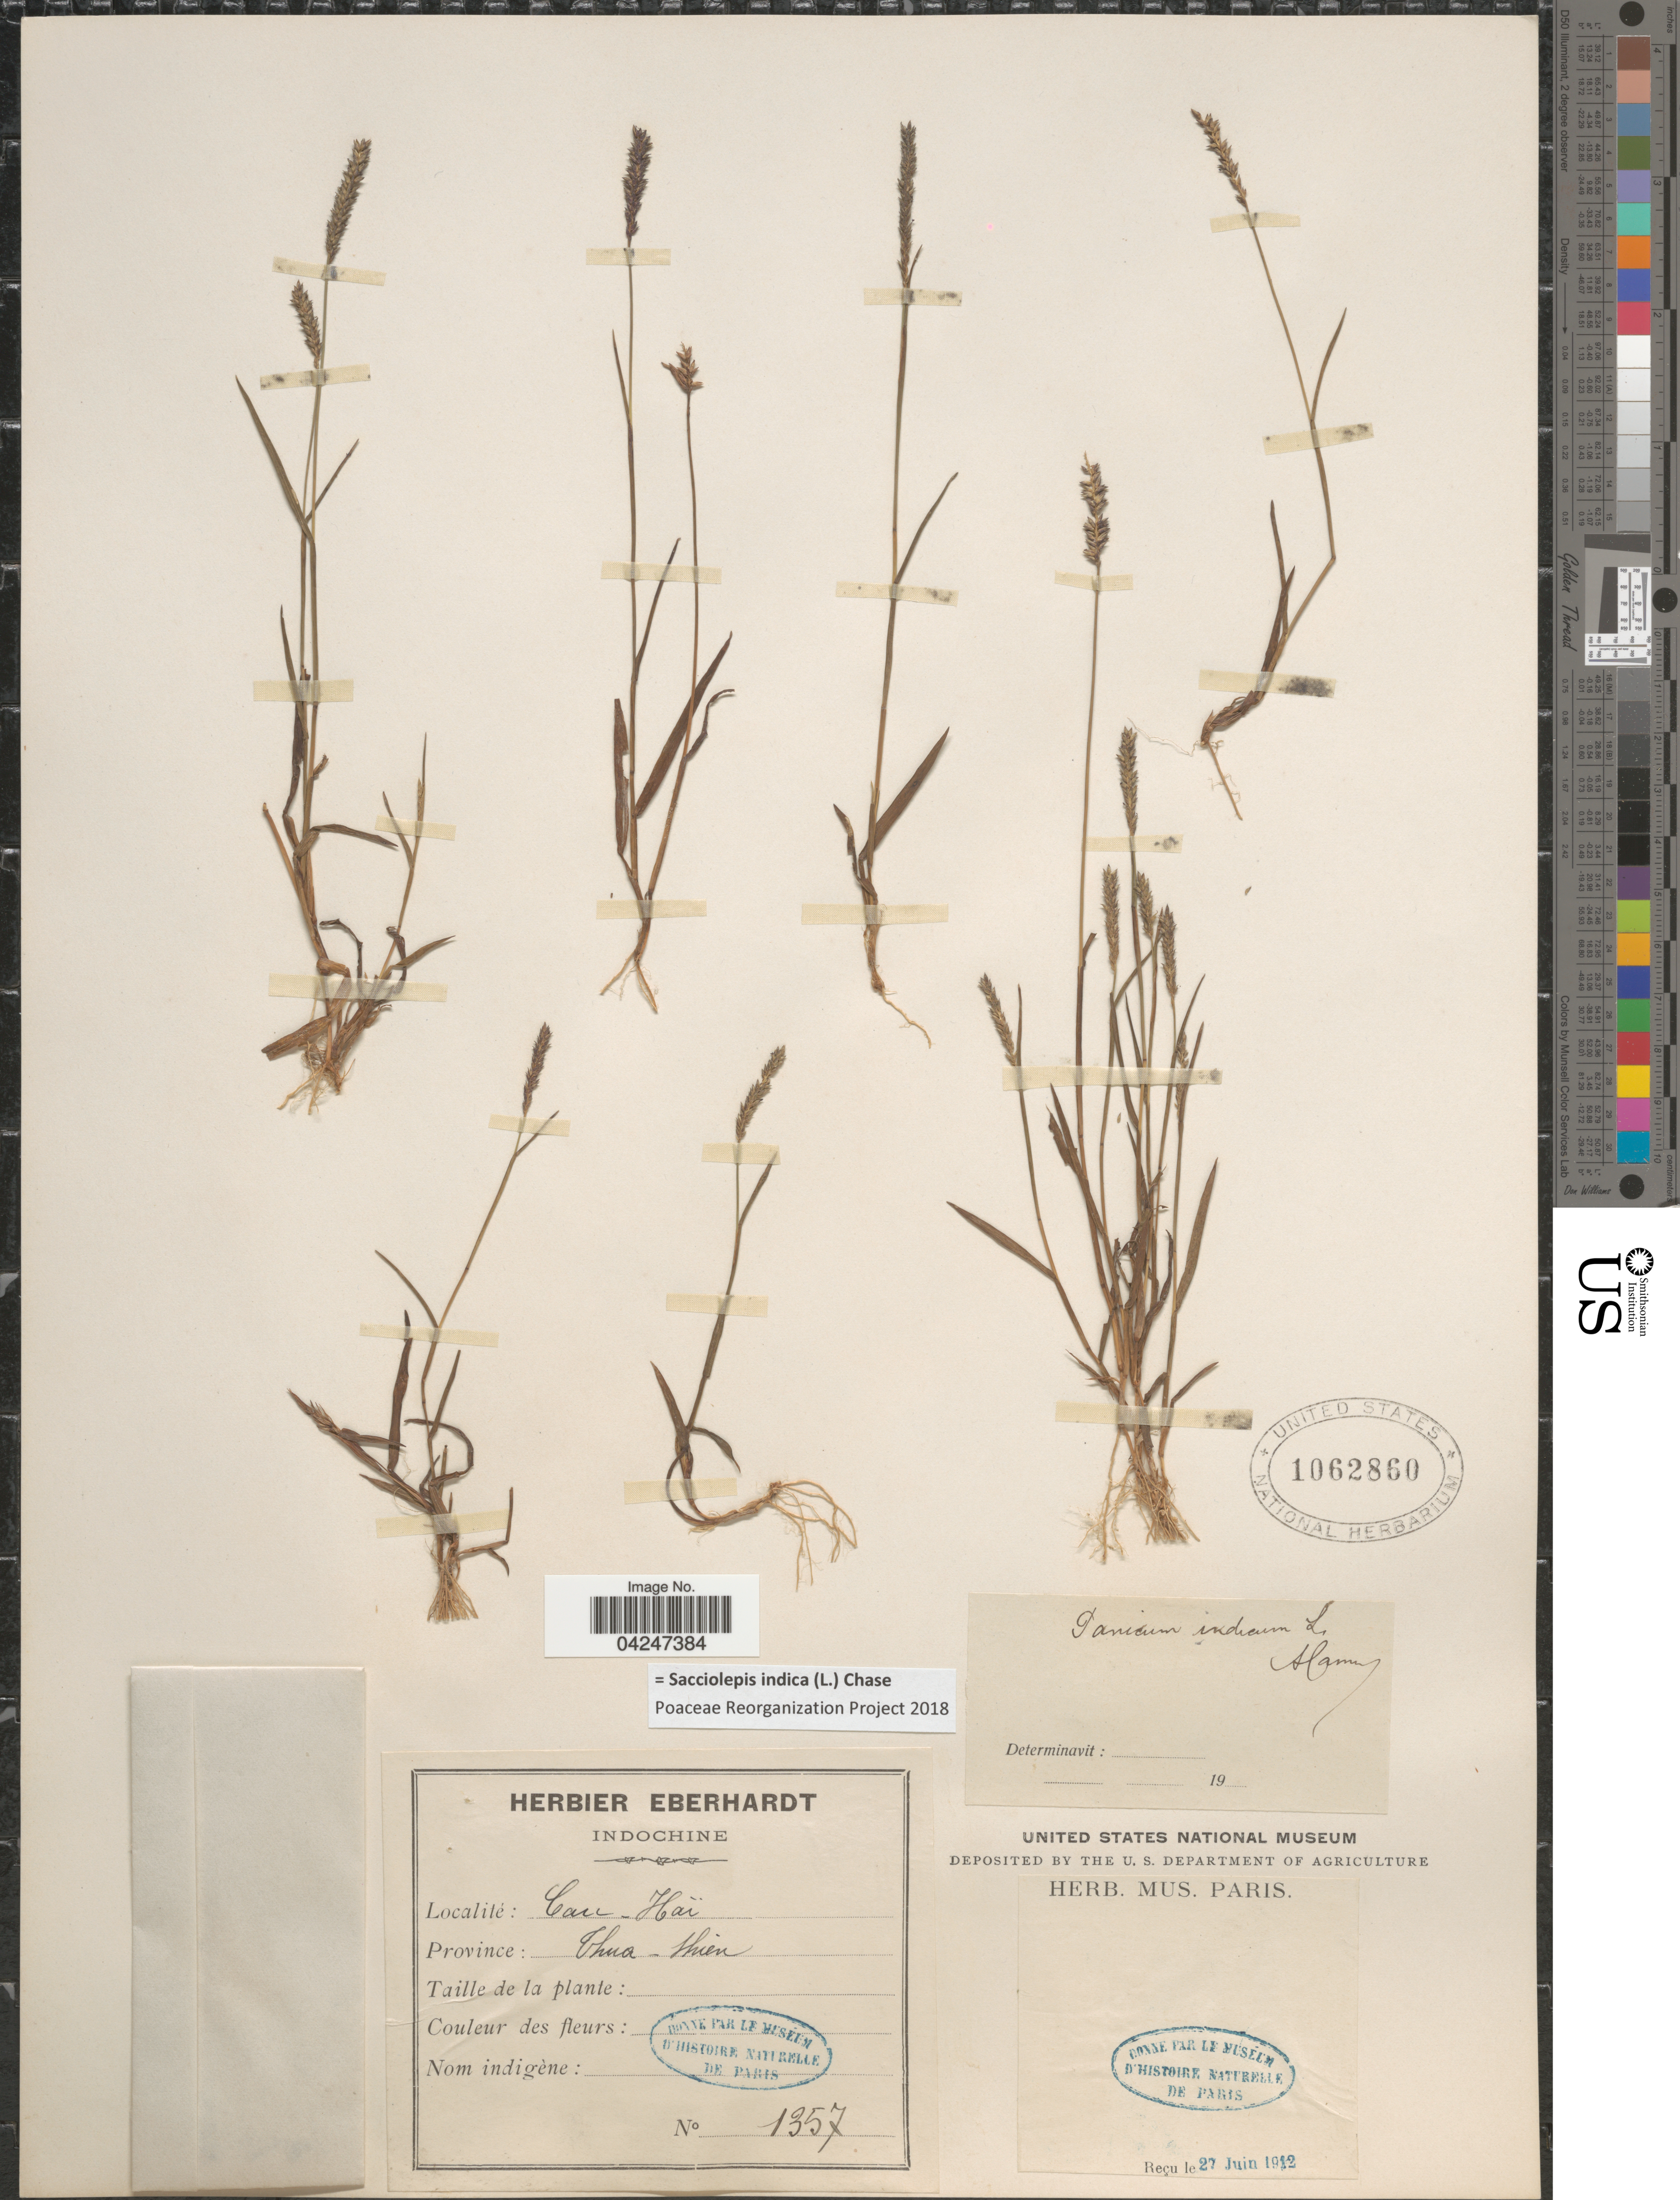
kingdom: Plantae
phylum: Tracheophyta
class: Liliopsida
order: Poales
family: Poaceae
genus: Sacciolepis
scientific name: Sacciolepis indica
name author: (L.) Chase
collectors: ex herb. Eberhardt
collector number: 1357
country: Vietnam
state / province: Thua Thien-Hue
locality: Cau-Haï. Thua-Thien.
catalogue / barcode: US 1062860